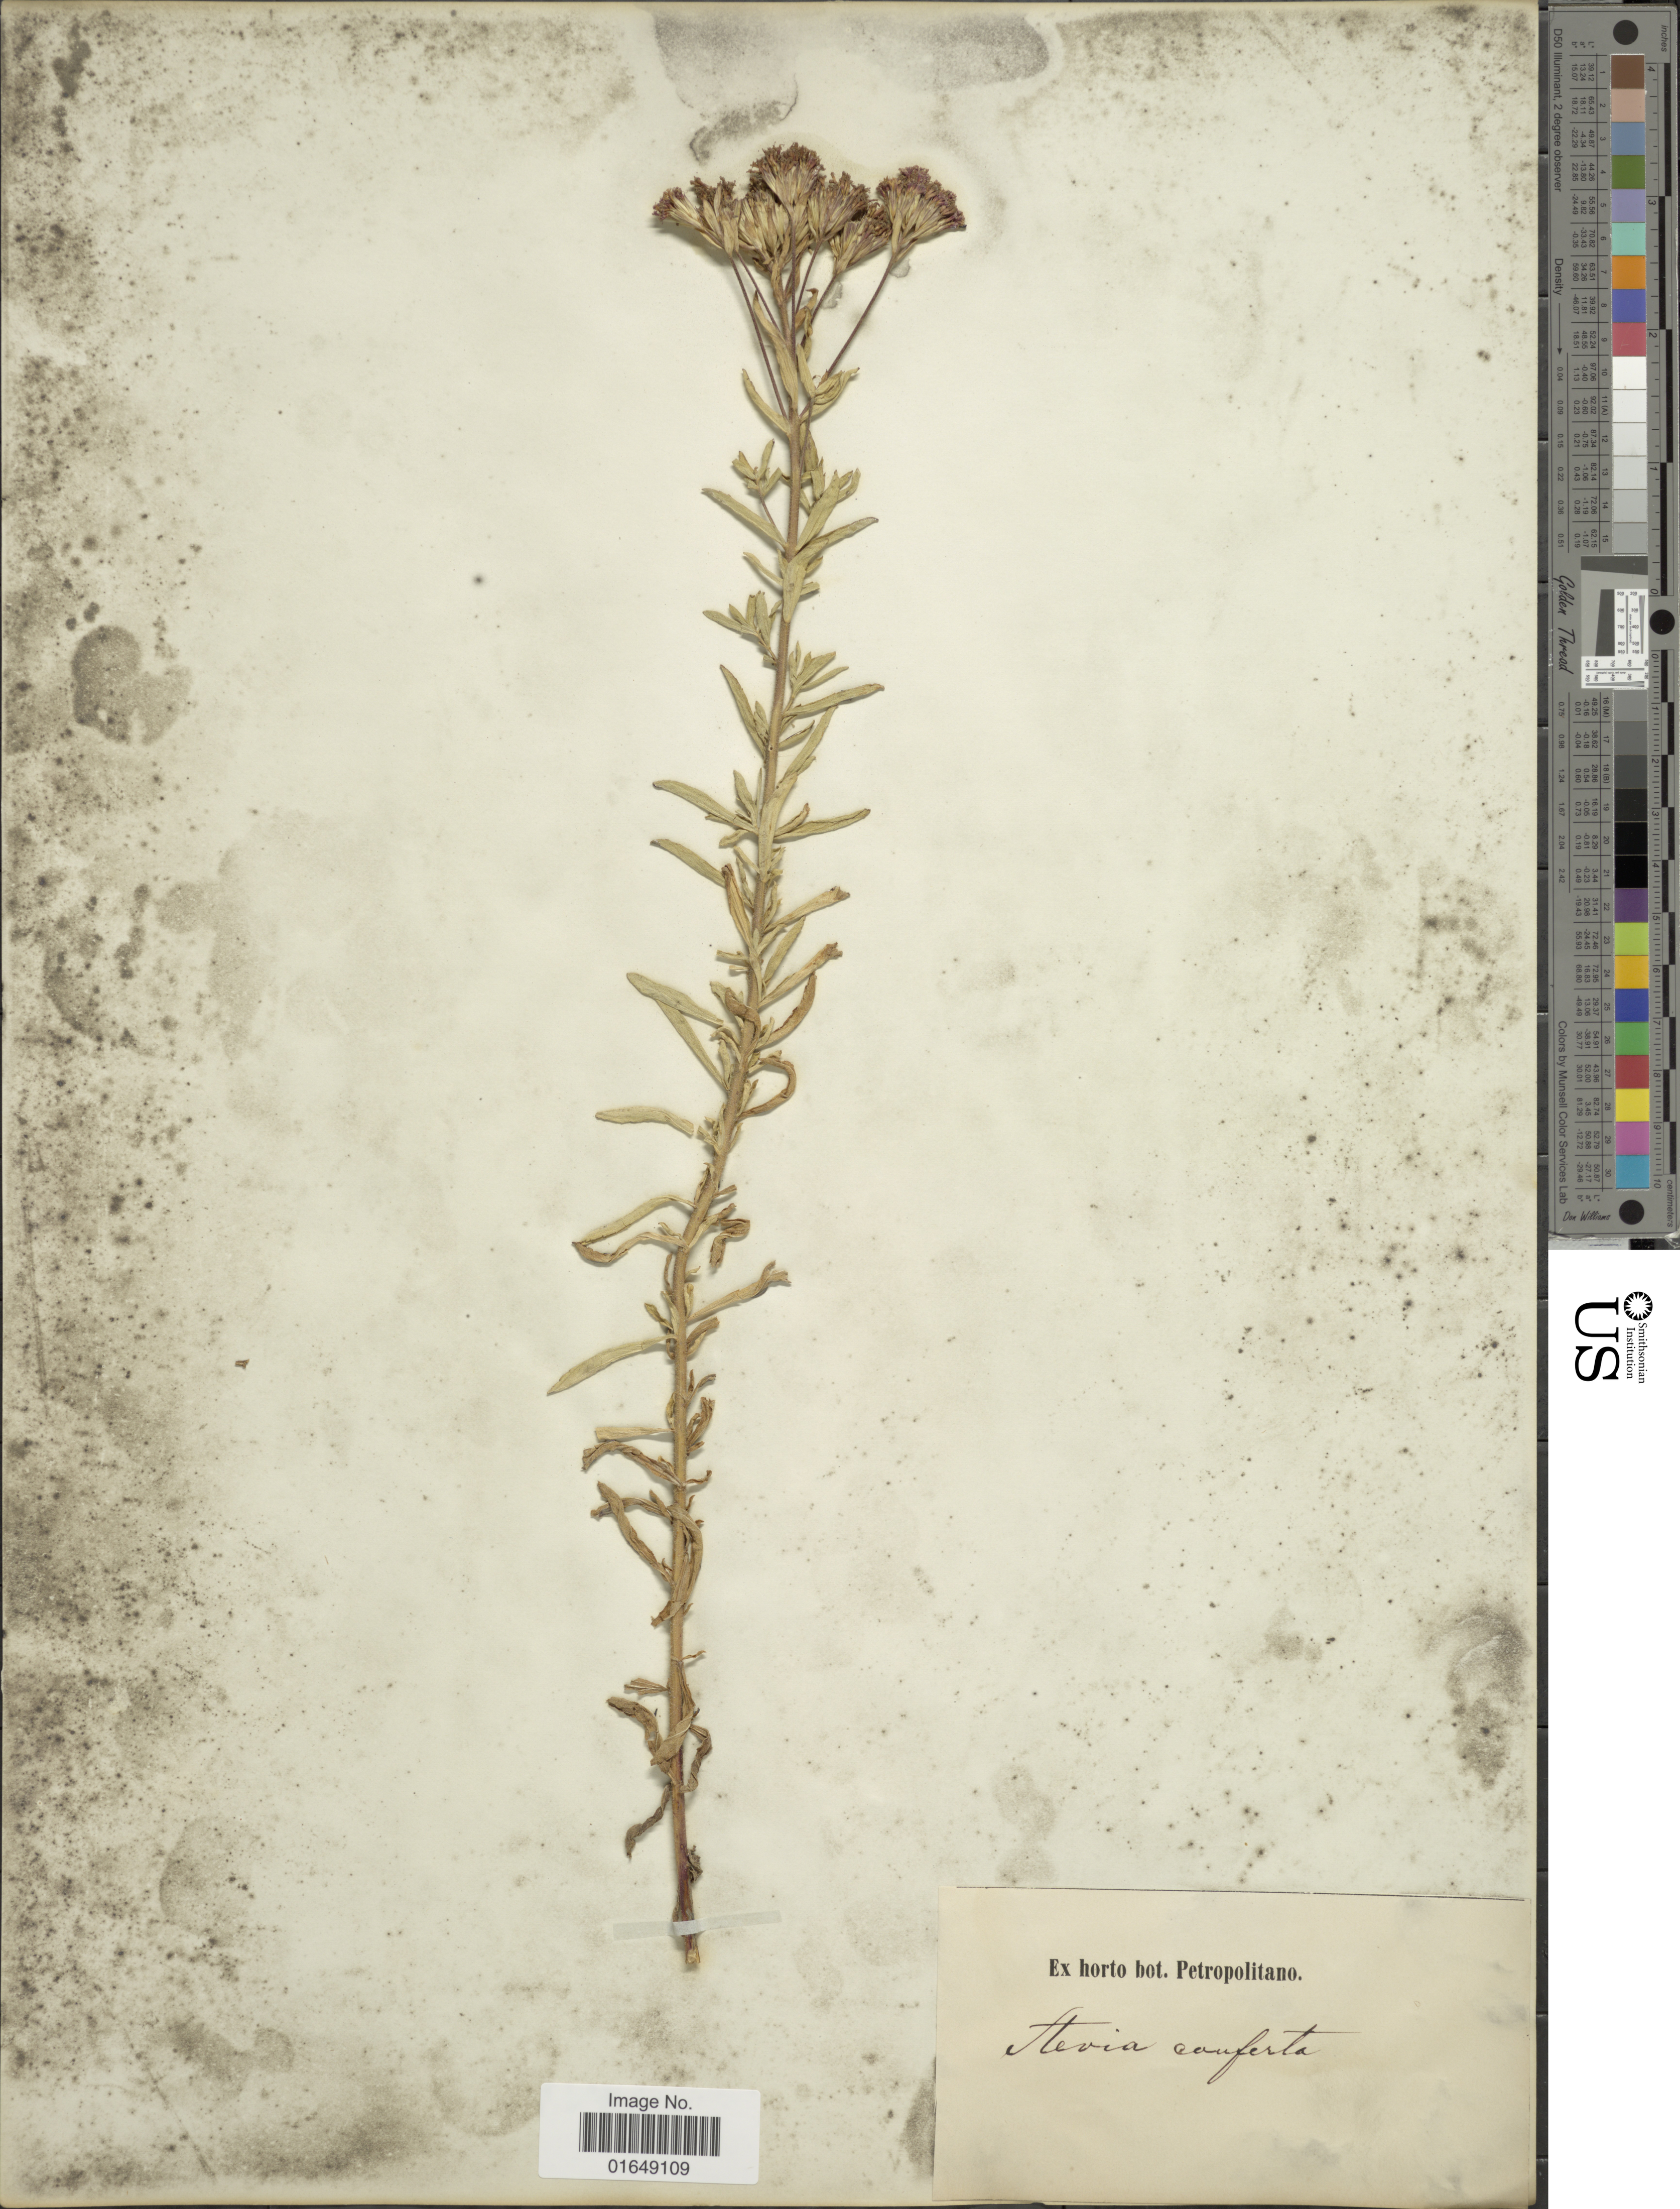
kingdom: Plantae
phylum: Tracheophyta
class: Magnoliopsida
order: Asterales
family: Asteraceae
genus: Stevia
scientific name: Stevia conferta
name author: DC.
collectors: ex Horto Bot. Petropolitano